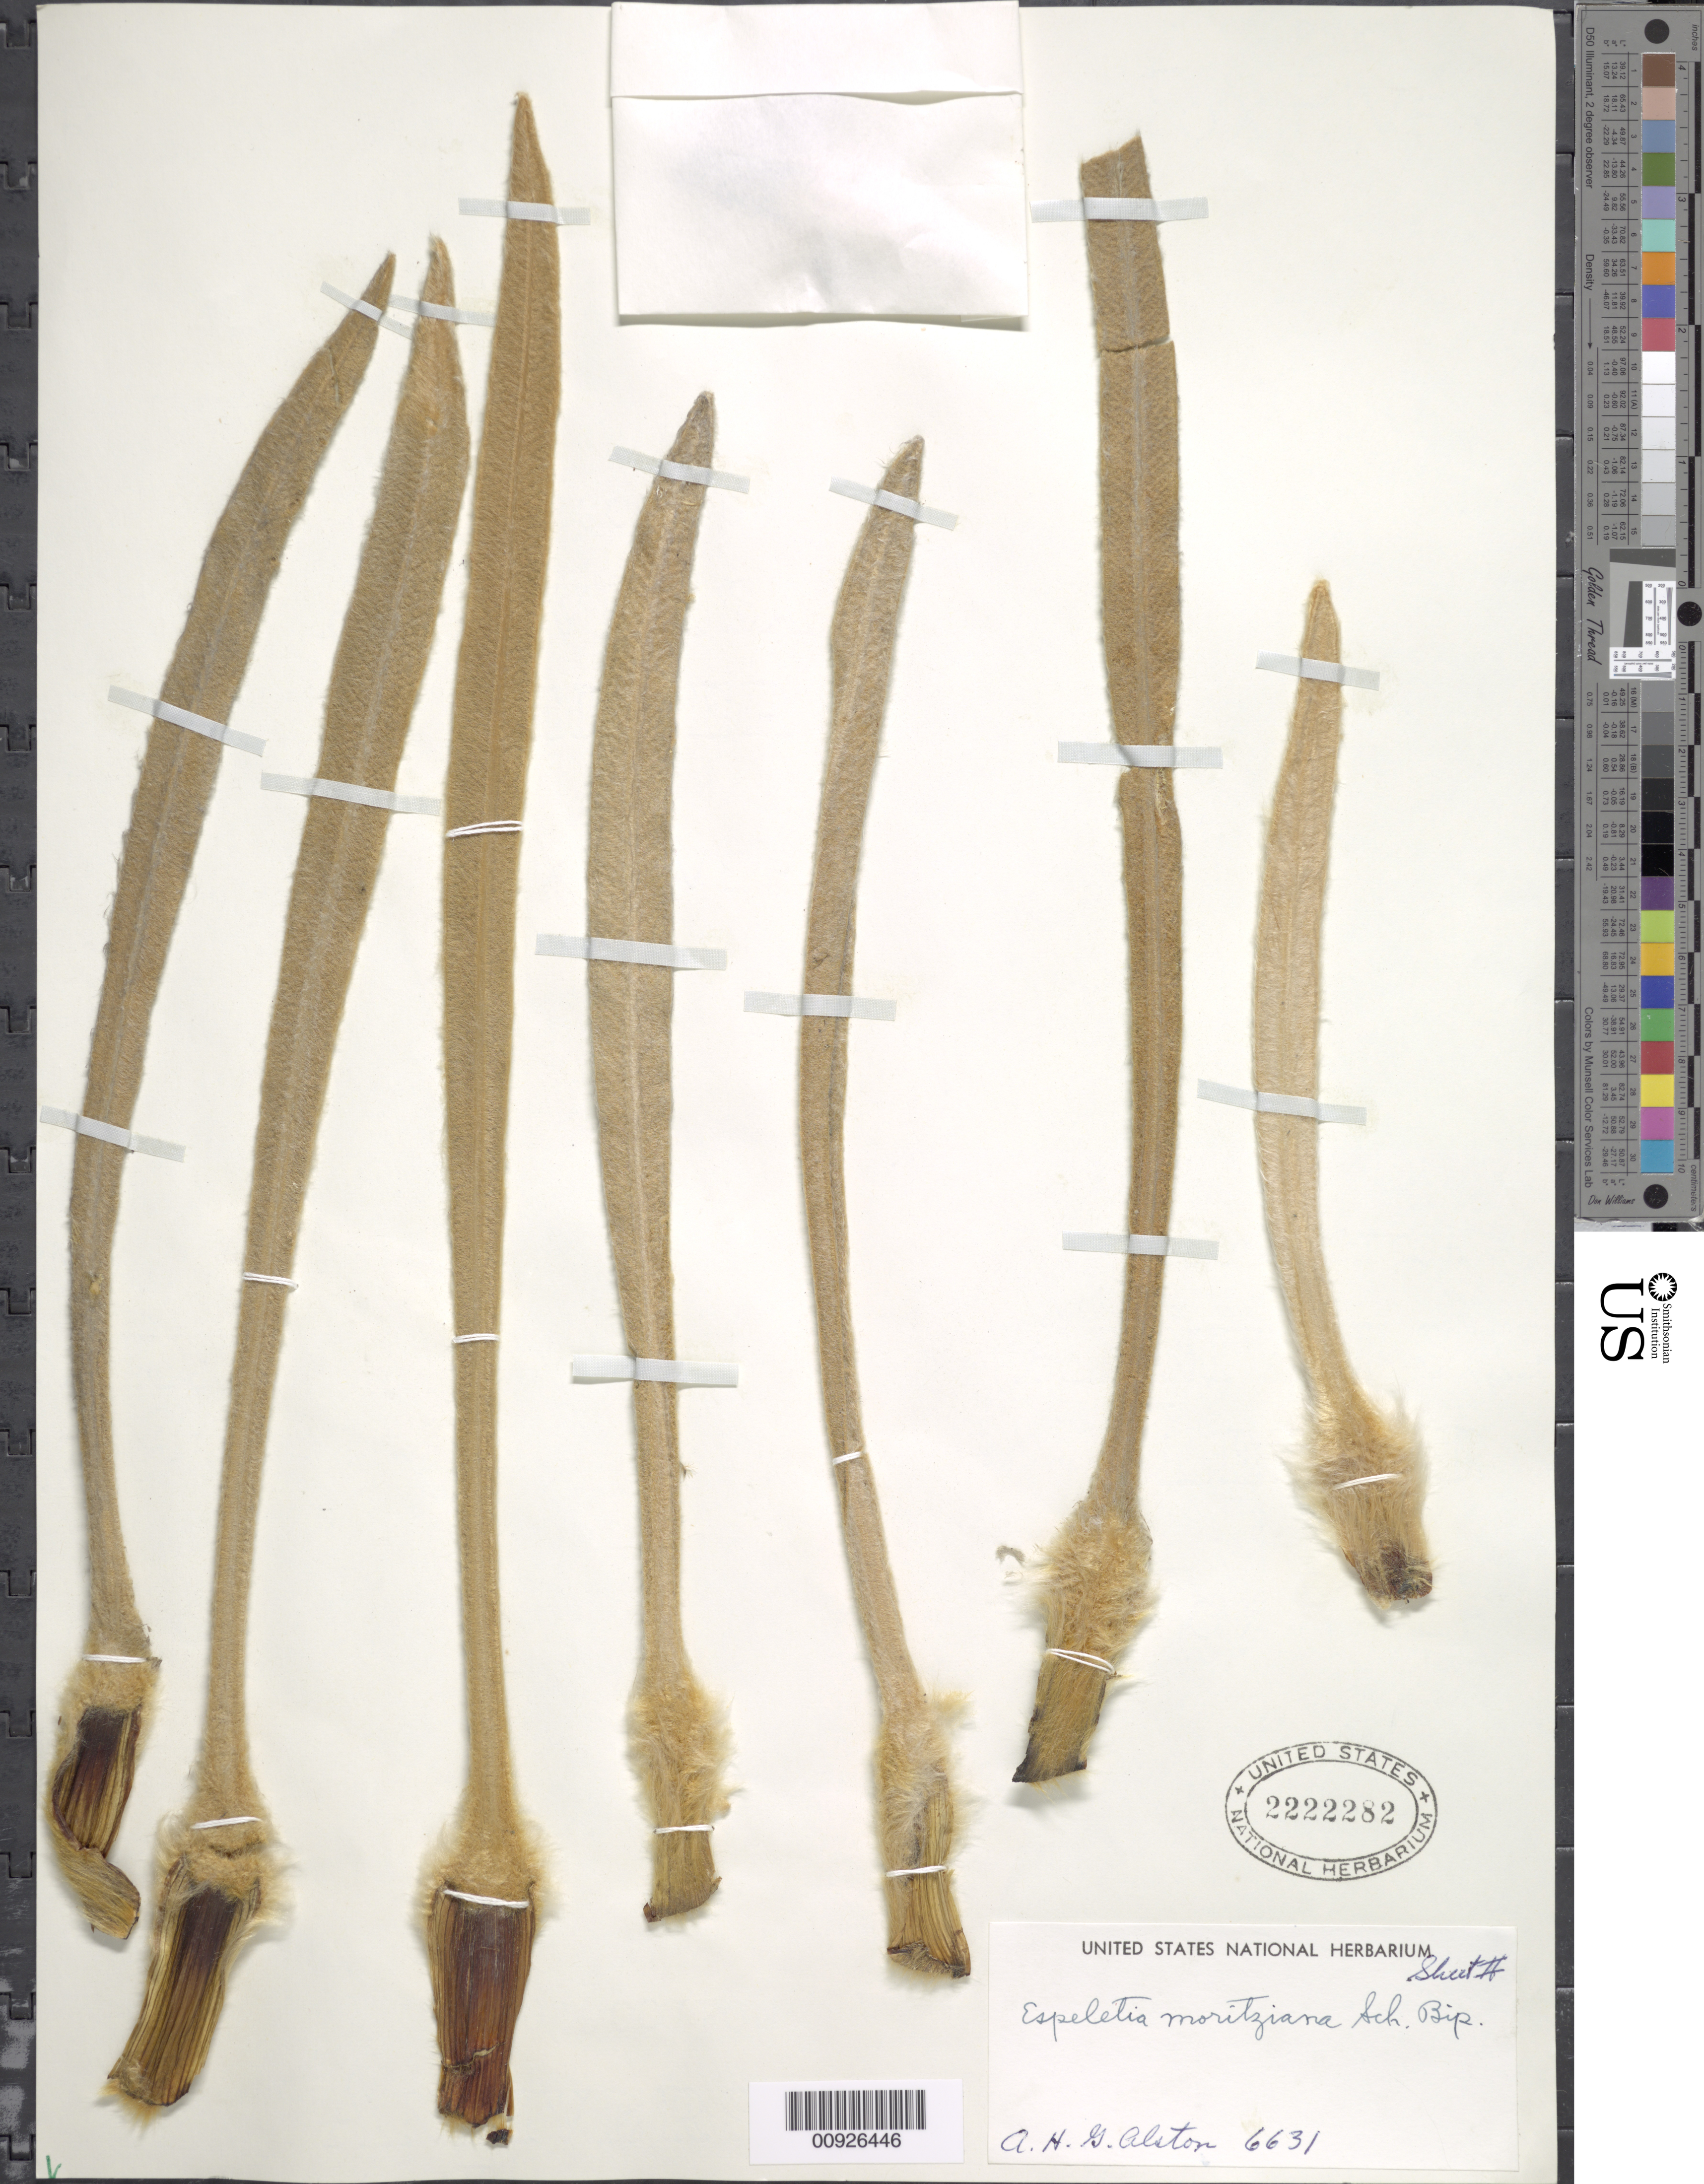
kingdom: Plantae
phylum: Tracheophyta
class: Magnoliopsida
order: Asterales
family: Asteraceae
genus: Coespeletia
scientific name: Coespeletia moritziana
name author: (Sch. Bip. ex Wedd.) Cuatrec.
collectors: A. H. Alston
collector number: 6631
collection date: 1939-01-26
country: Venezuela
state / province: Mérida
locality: P. de Mucuchíes.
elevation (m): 4000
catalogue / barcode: US 2222282